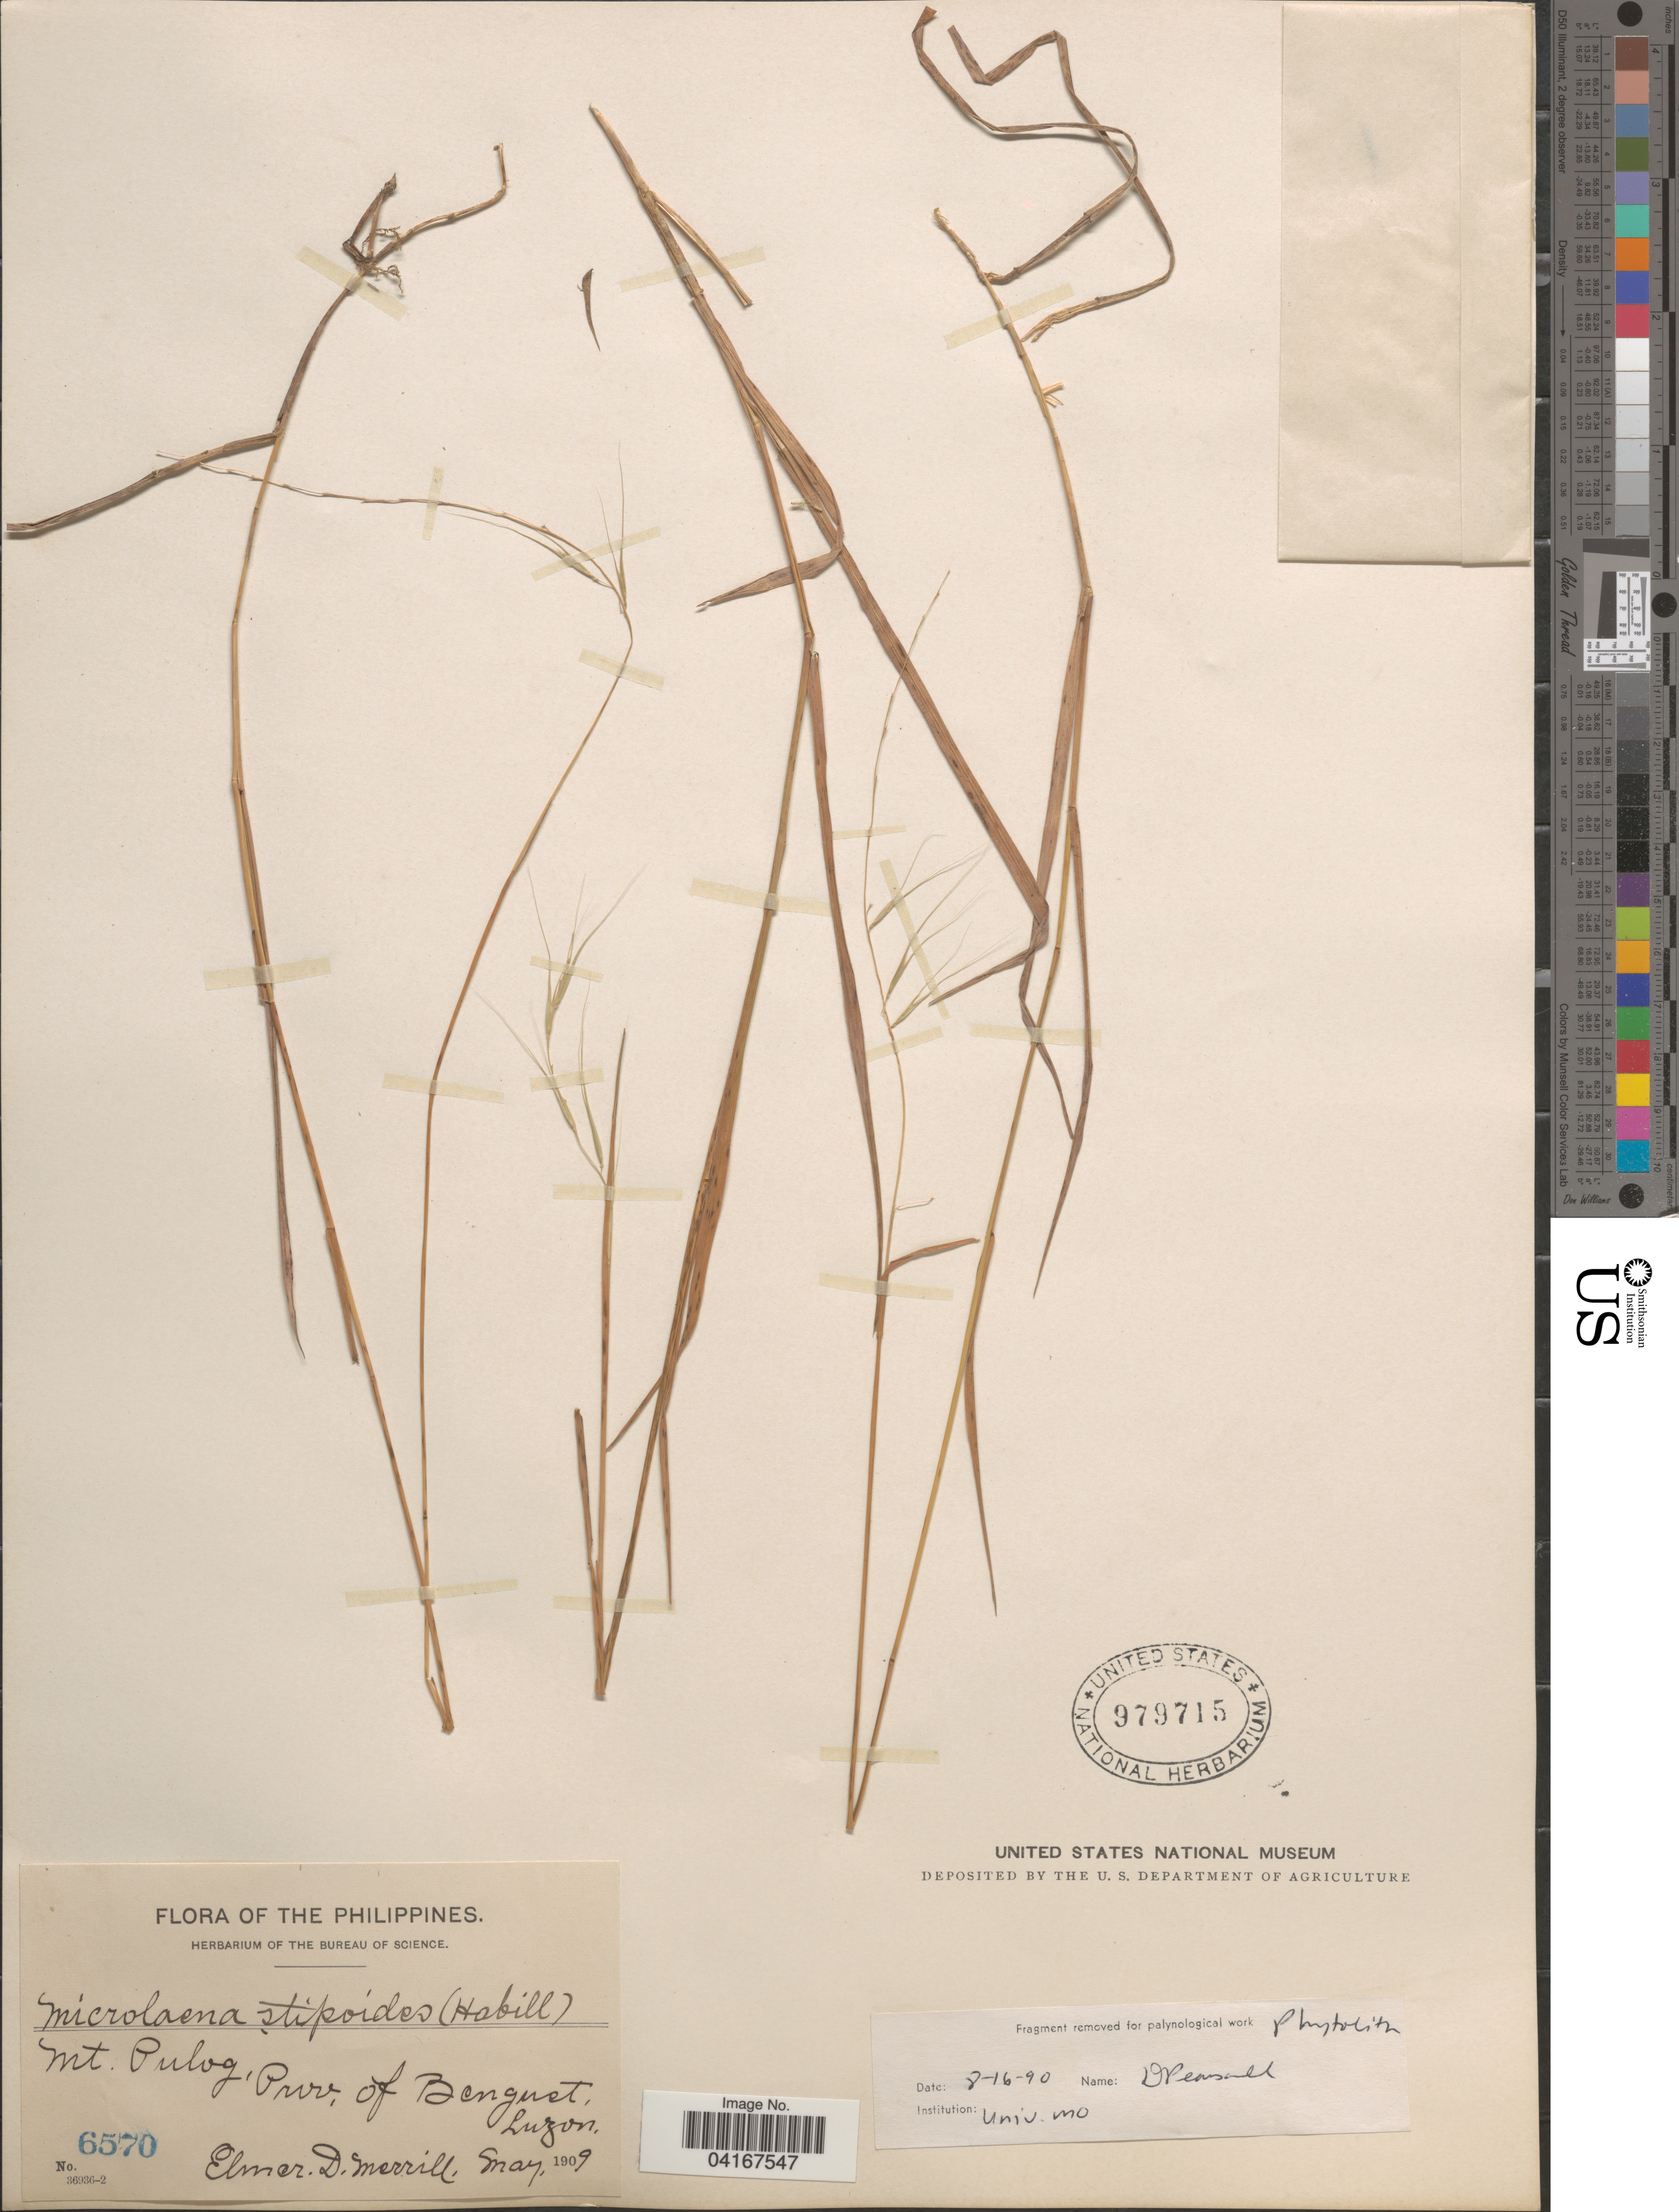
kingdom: Plantae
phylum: Tracheophyta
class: Liliopsida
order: Poales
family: Poaceae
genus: Microlaena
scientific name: Microlaena stipoides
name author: (Labill.) R. Br.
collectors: E. D. Merrill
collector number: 6570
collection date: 1909-05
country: Philippines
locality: Mt. Pulog, Prov. of Benguet, Luzon.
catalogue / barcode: US 979715